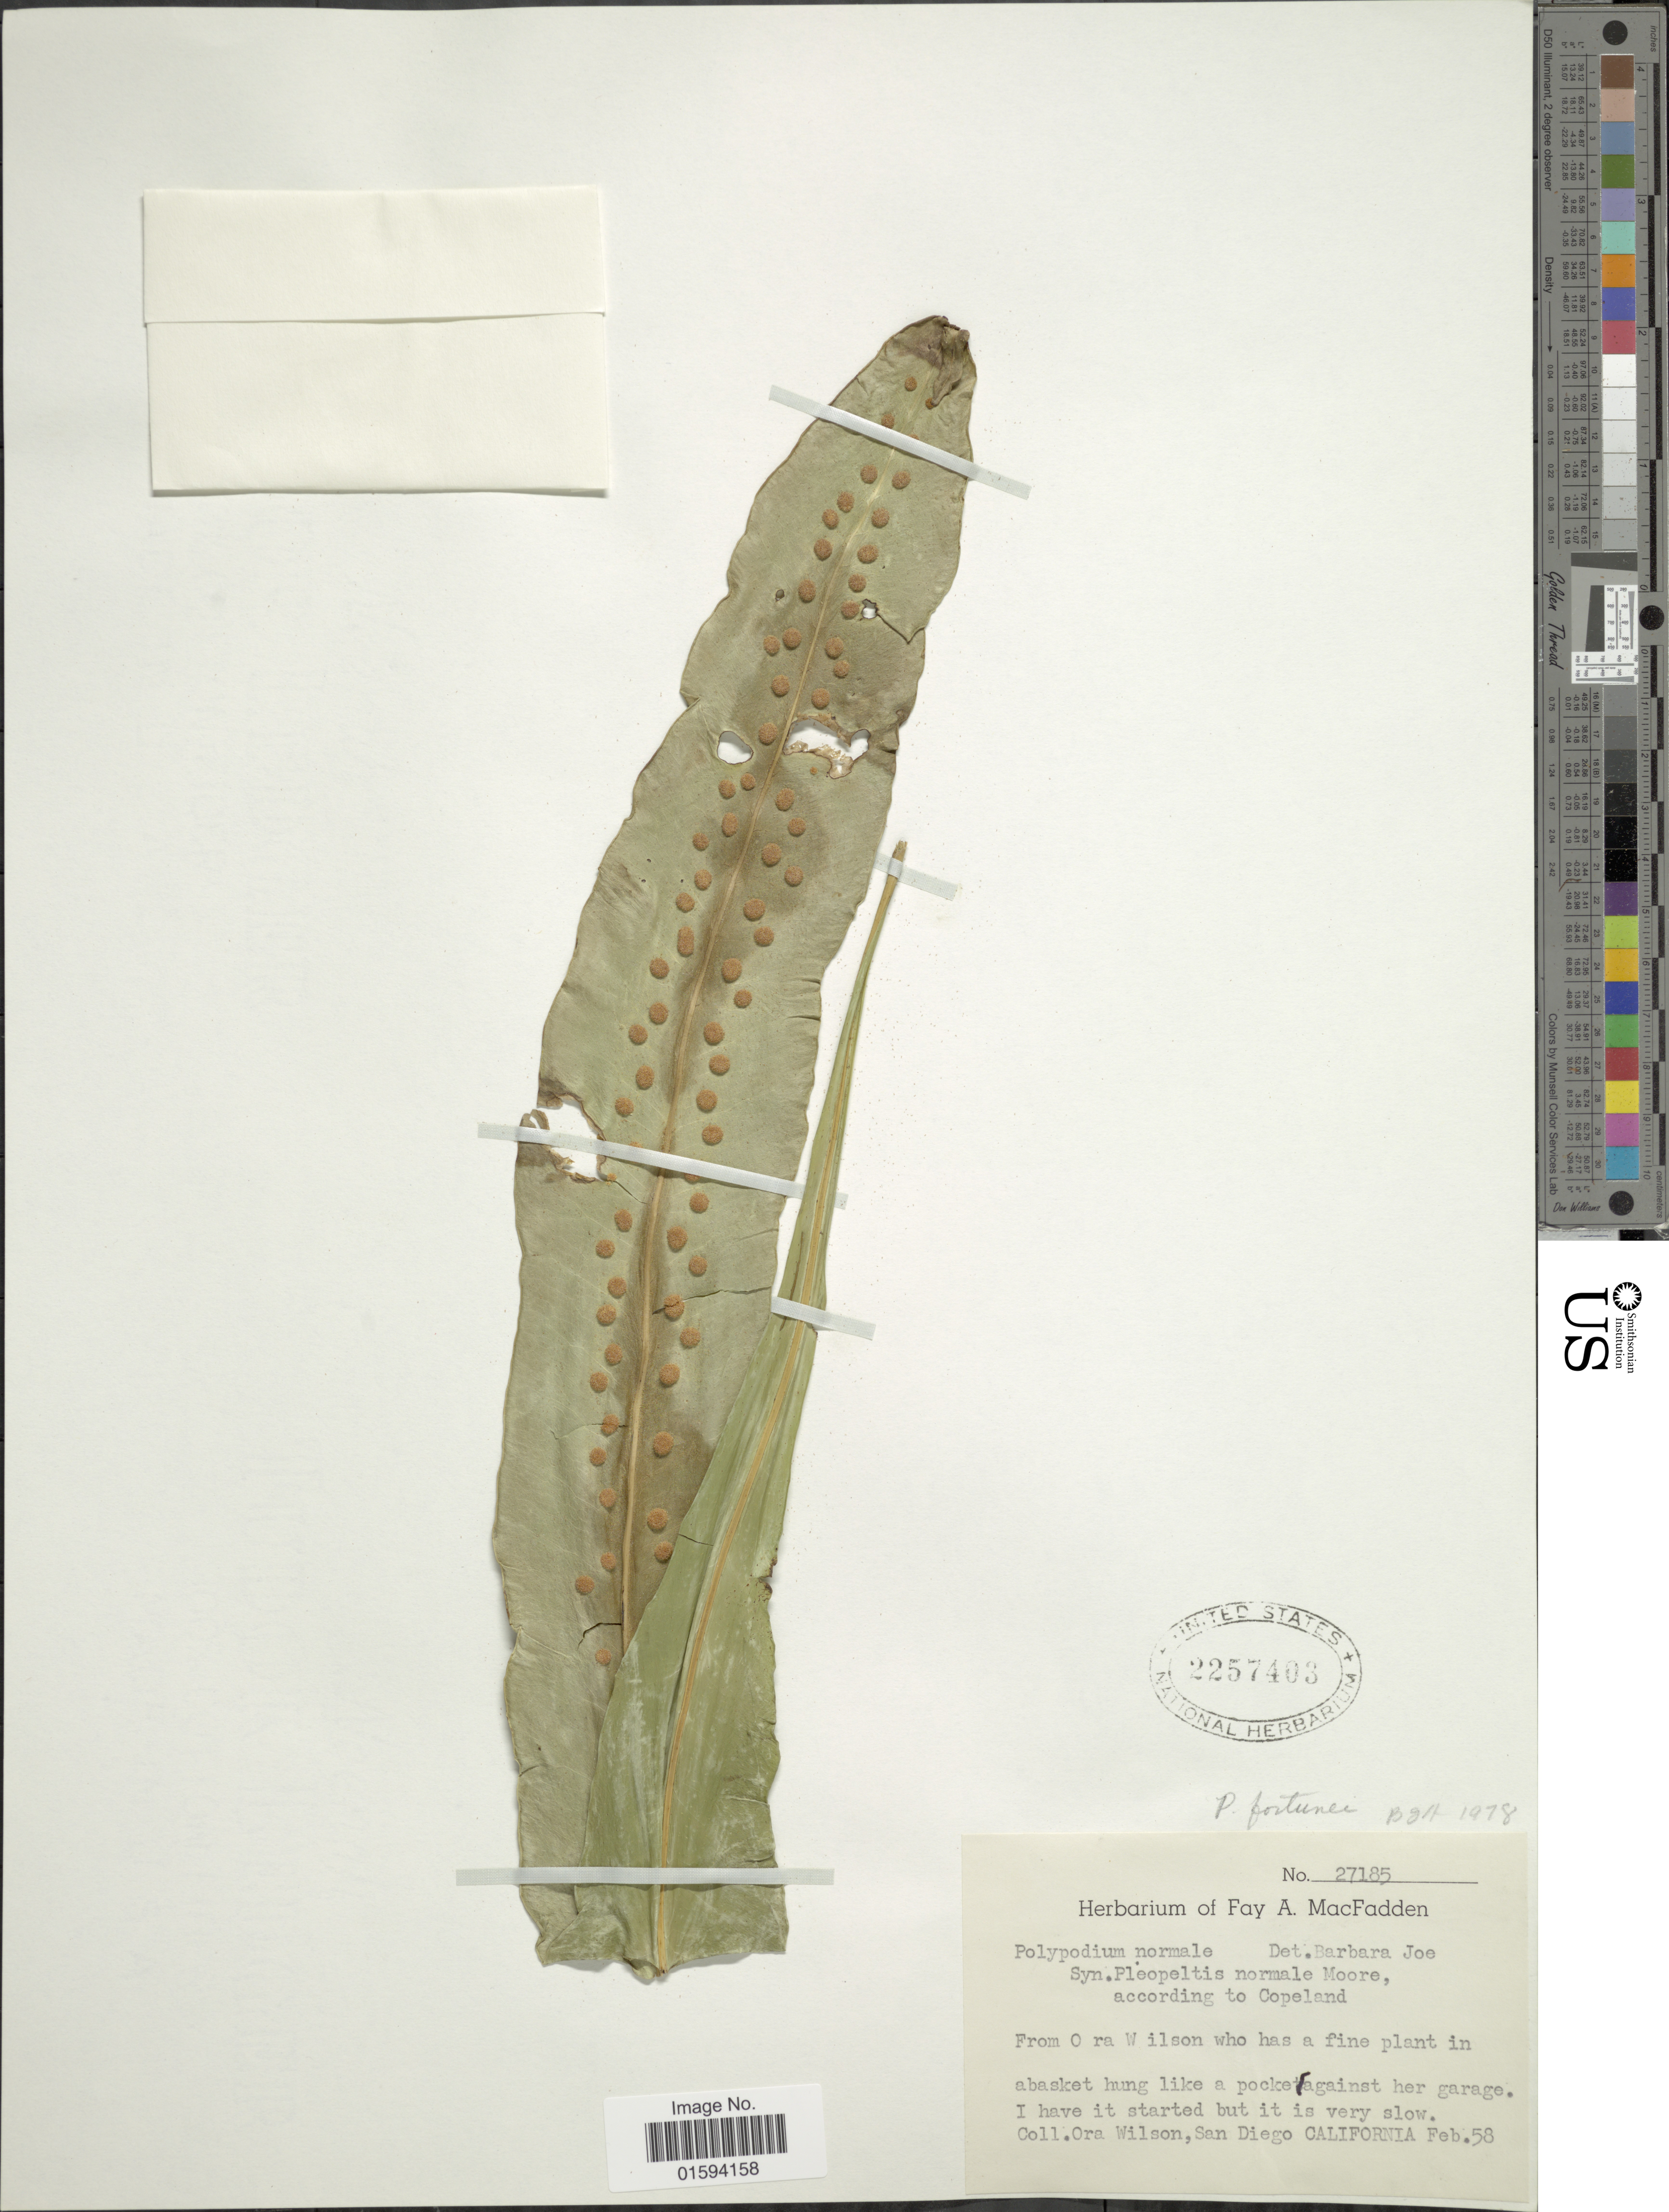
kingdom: Plantae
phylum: Tracheophyta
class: Polypodiopsida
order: Polypodiales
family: Polypodiaceae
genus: Polypodium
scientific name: Polypodium normale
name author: D. Don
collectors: O. Wilson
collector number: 27185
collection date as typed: Transcribed d/m/y: /2/58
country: United States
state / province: California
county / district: San Diego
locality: San Diego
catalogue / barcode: US 2257403